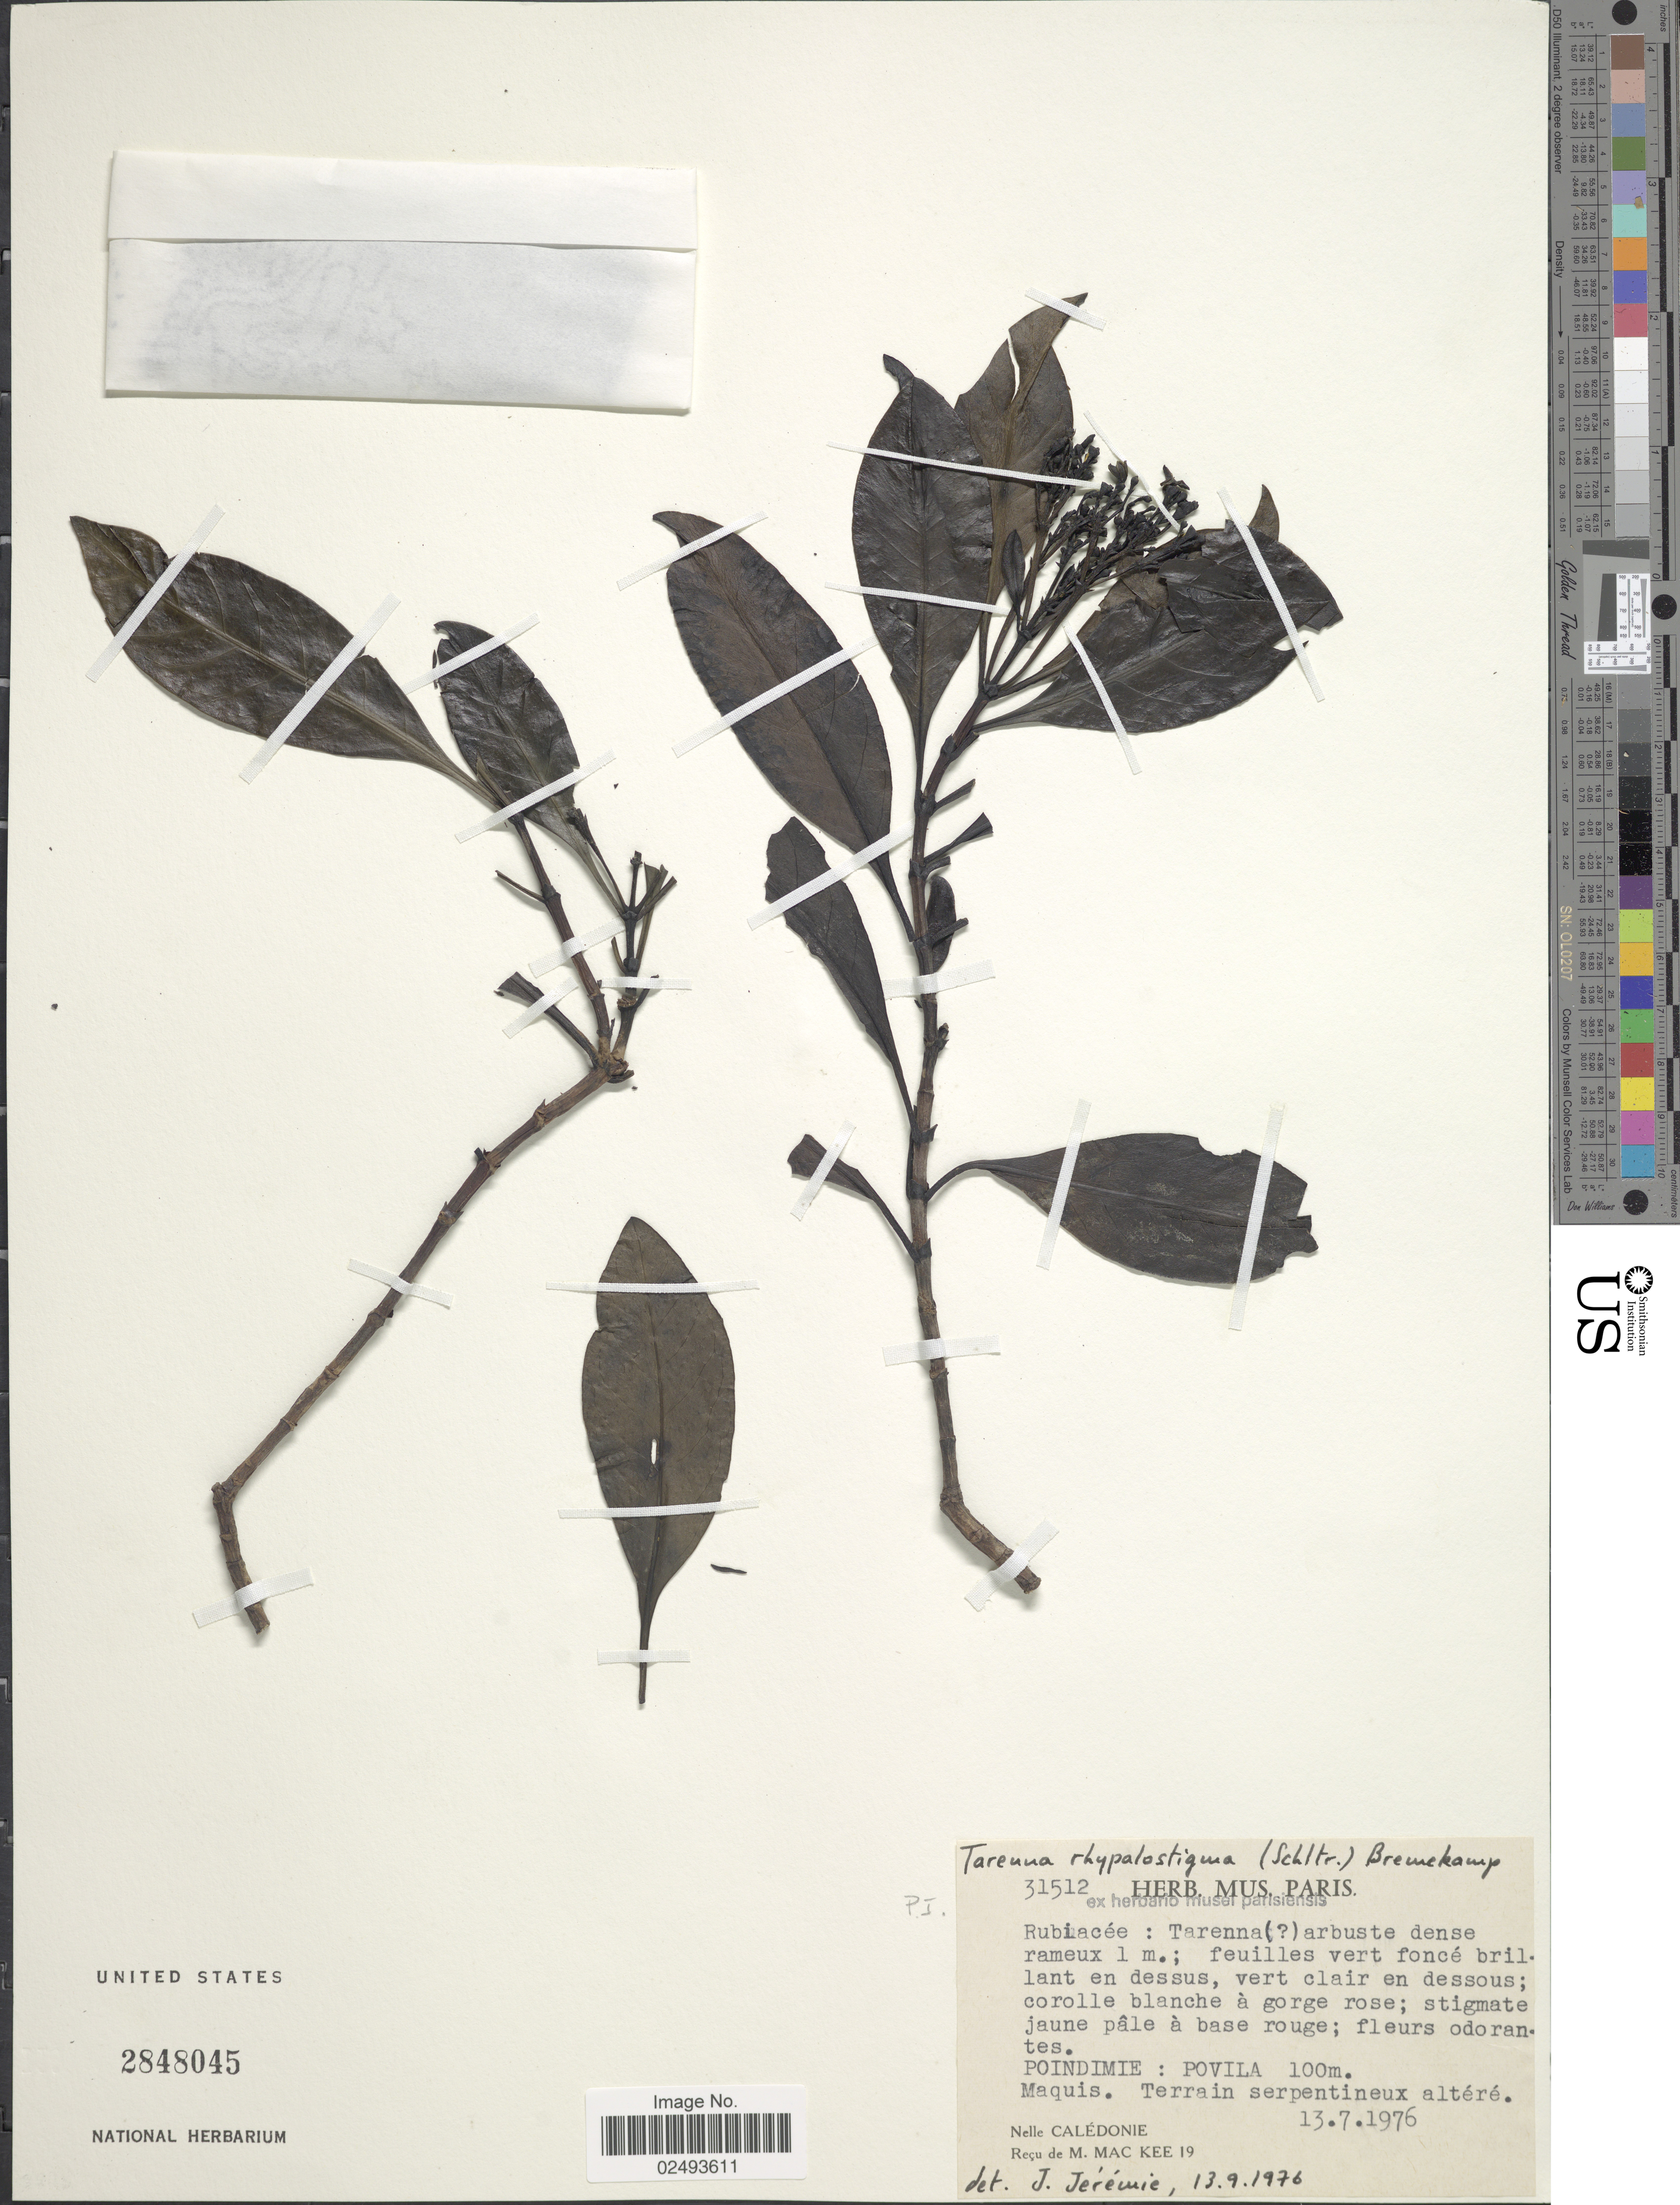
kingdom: Plantae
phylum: Tracheophyta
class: Magnoliopsida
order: Gentianales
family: Rubiaceae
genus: Tarenna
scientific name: Tarenna rhypalostigma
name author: (Schltr.) Bremek.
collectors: ex herb. Mus. Paris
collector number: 31512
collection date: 1976-07-13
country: New Caledonia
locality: Poindimie: Poliva, Maquis, Terrain serpentinuex altere, Nelle Caledonie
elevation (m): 100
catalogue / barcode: US 2848045